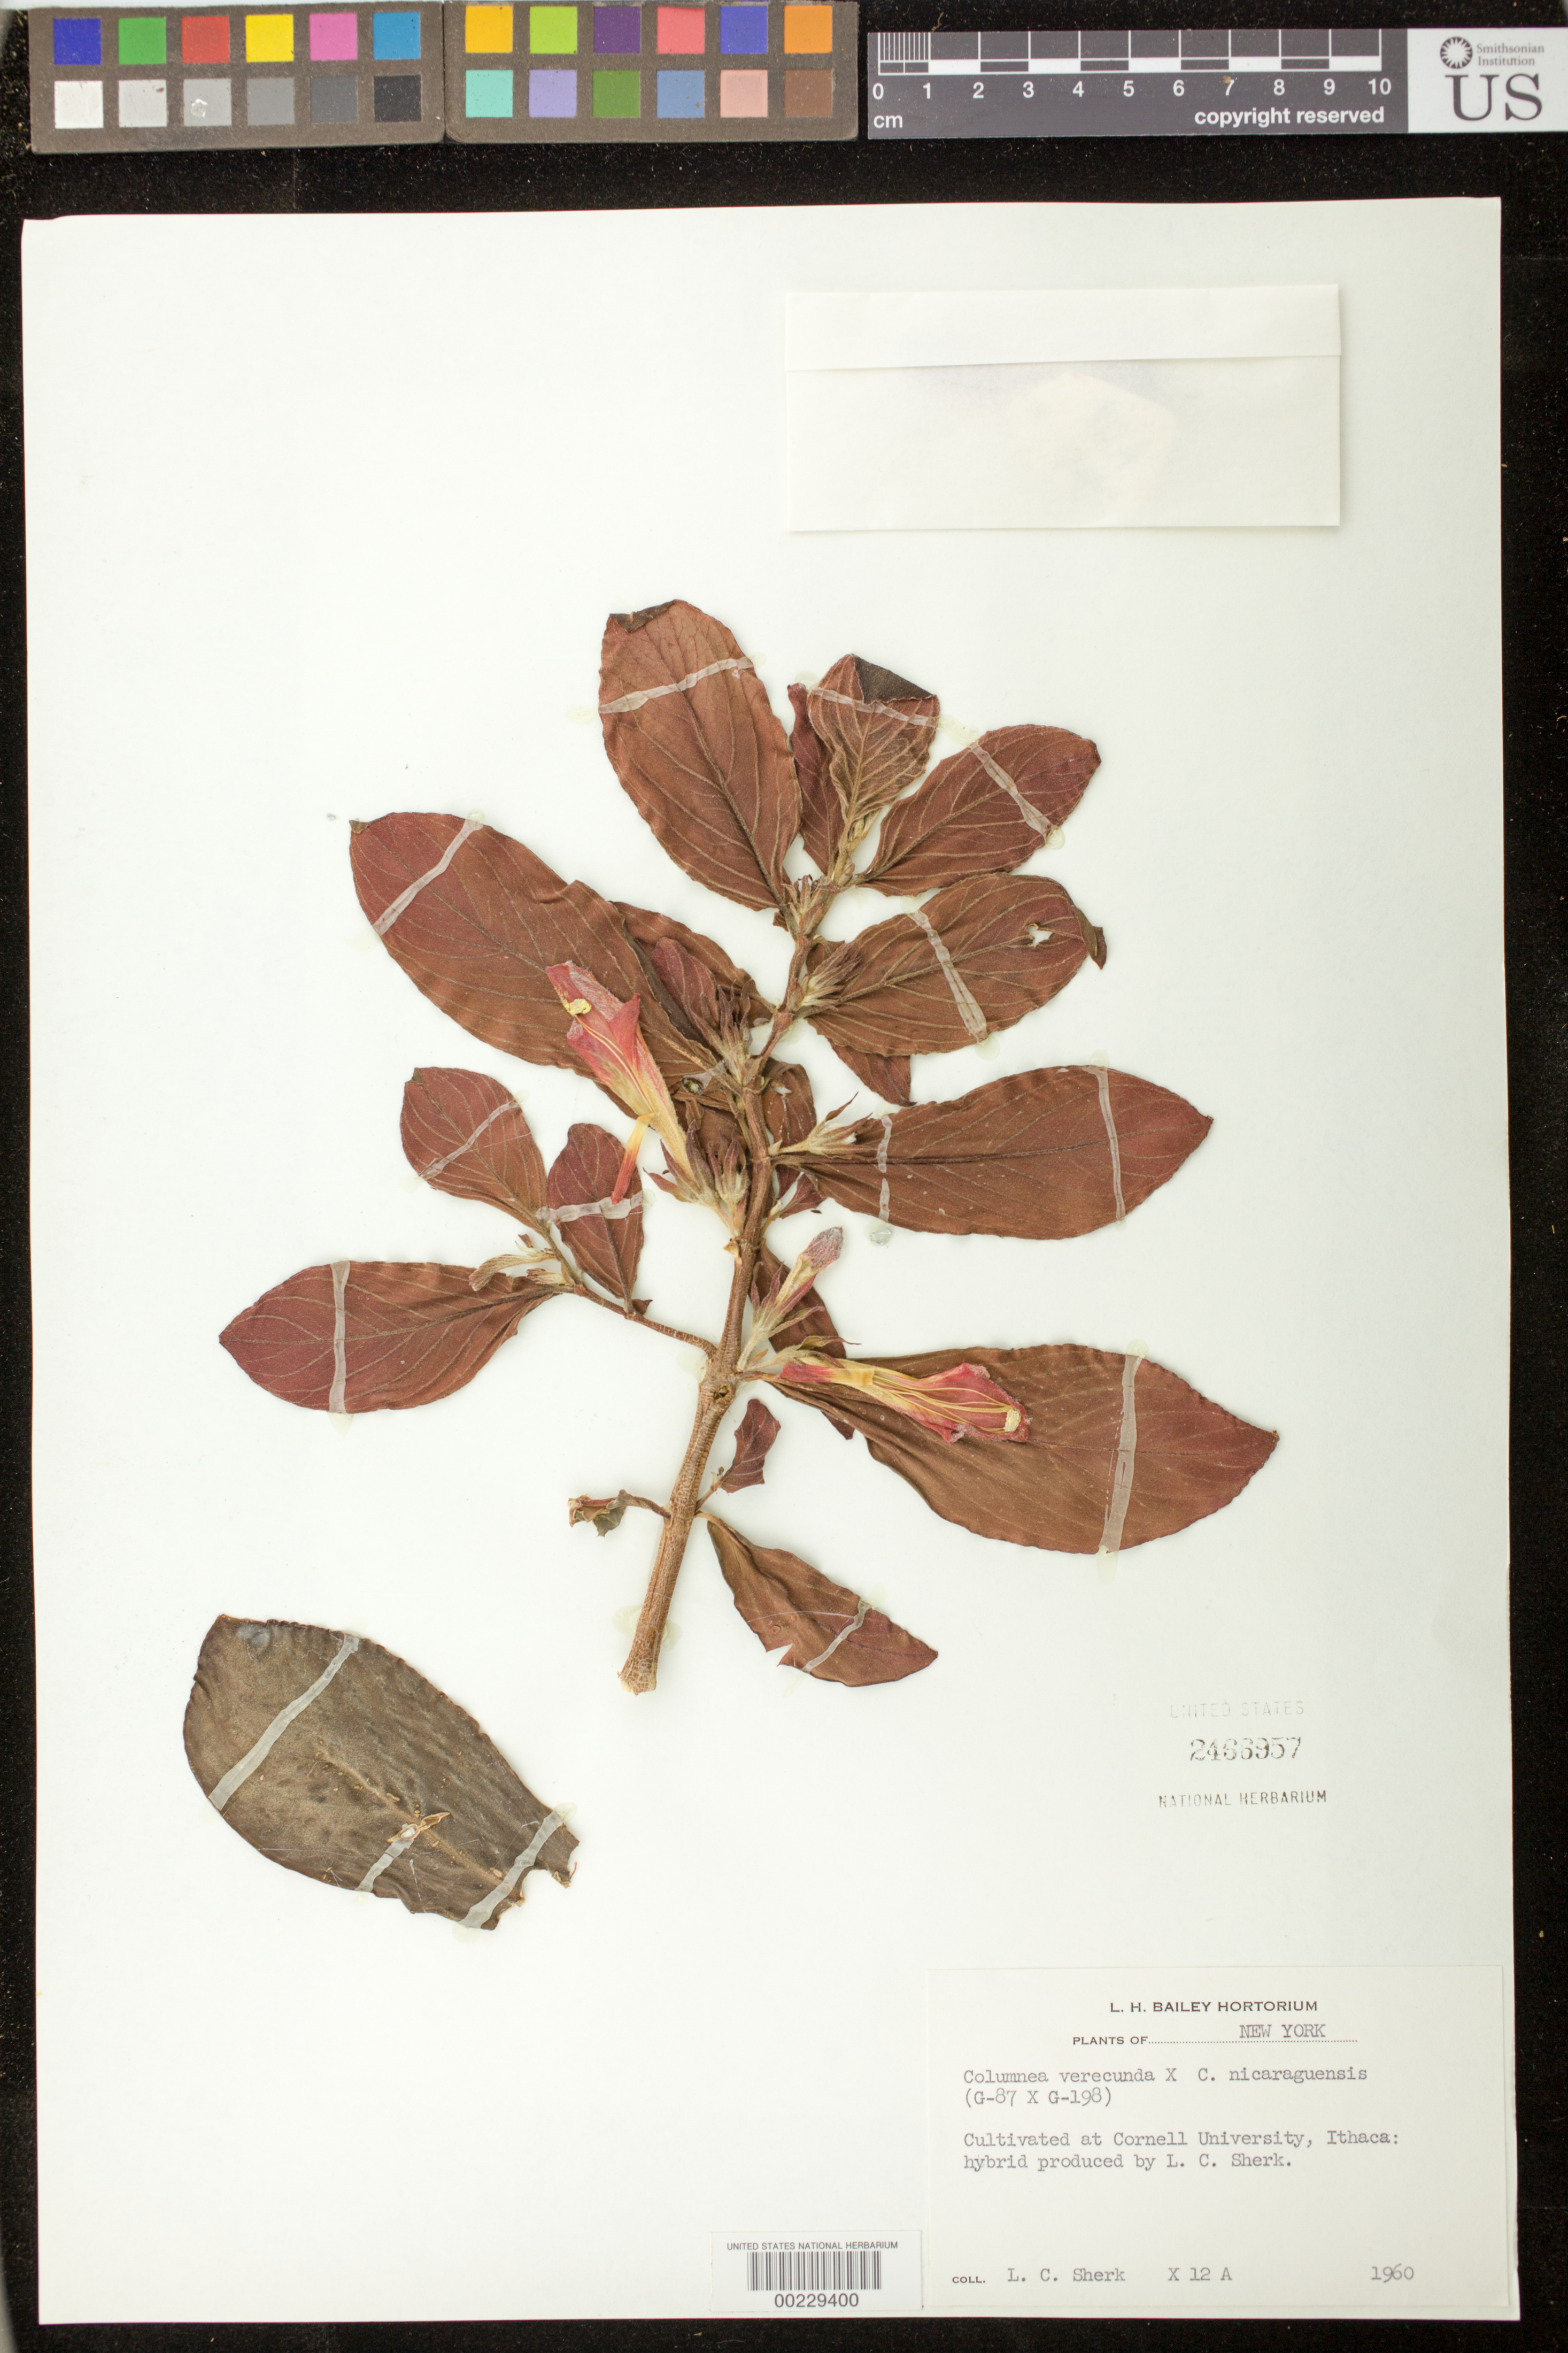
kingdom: Plantae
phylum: Tracheophyta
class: Magnoliopsida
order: Lamiales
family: Gesneriaceae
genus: Columnea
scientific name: Columnea hybrid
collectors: L. Sherk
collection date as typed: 1960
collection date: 1960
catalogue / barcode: US 2466957